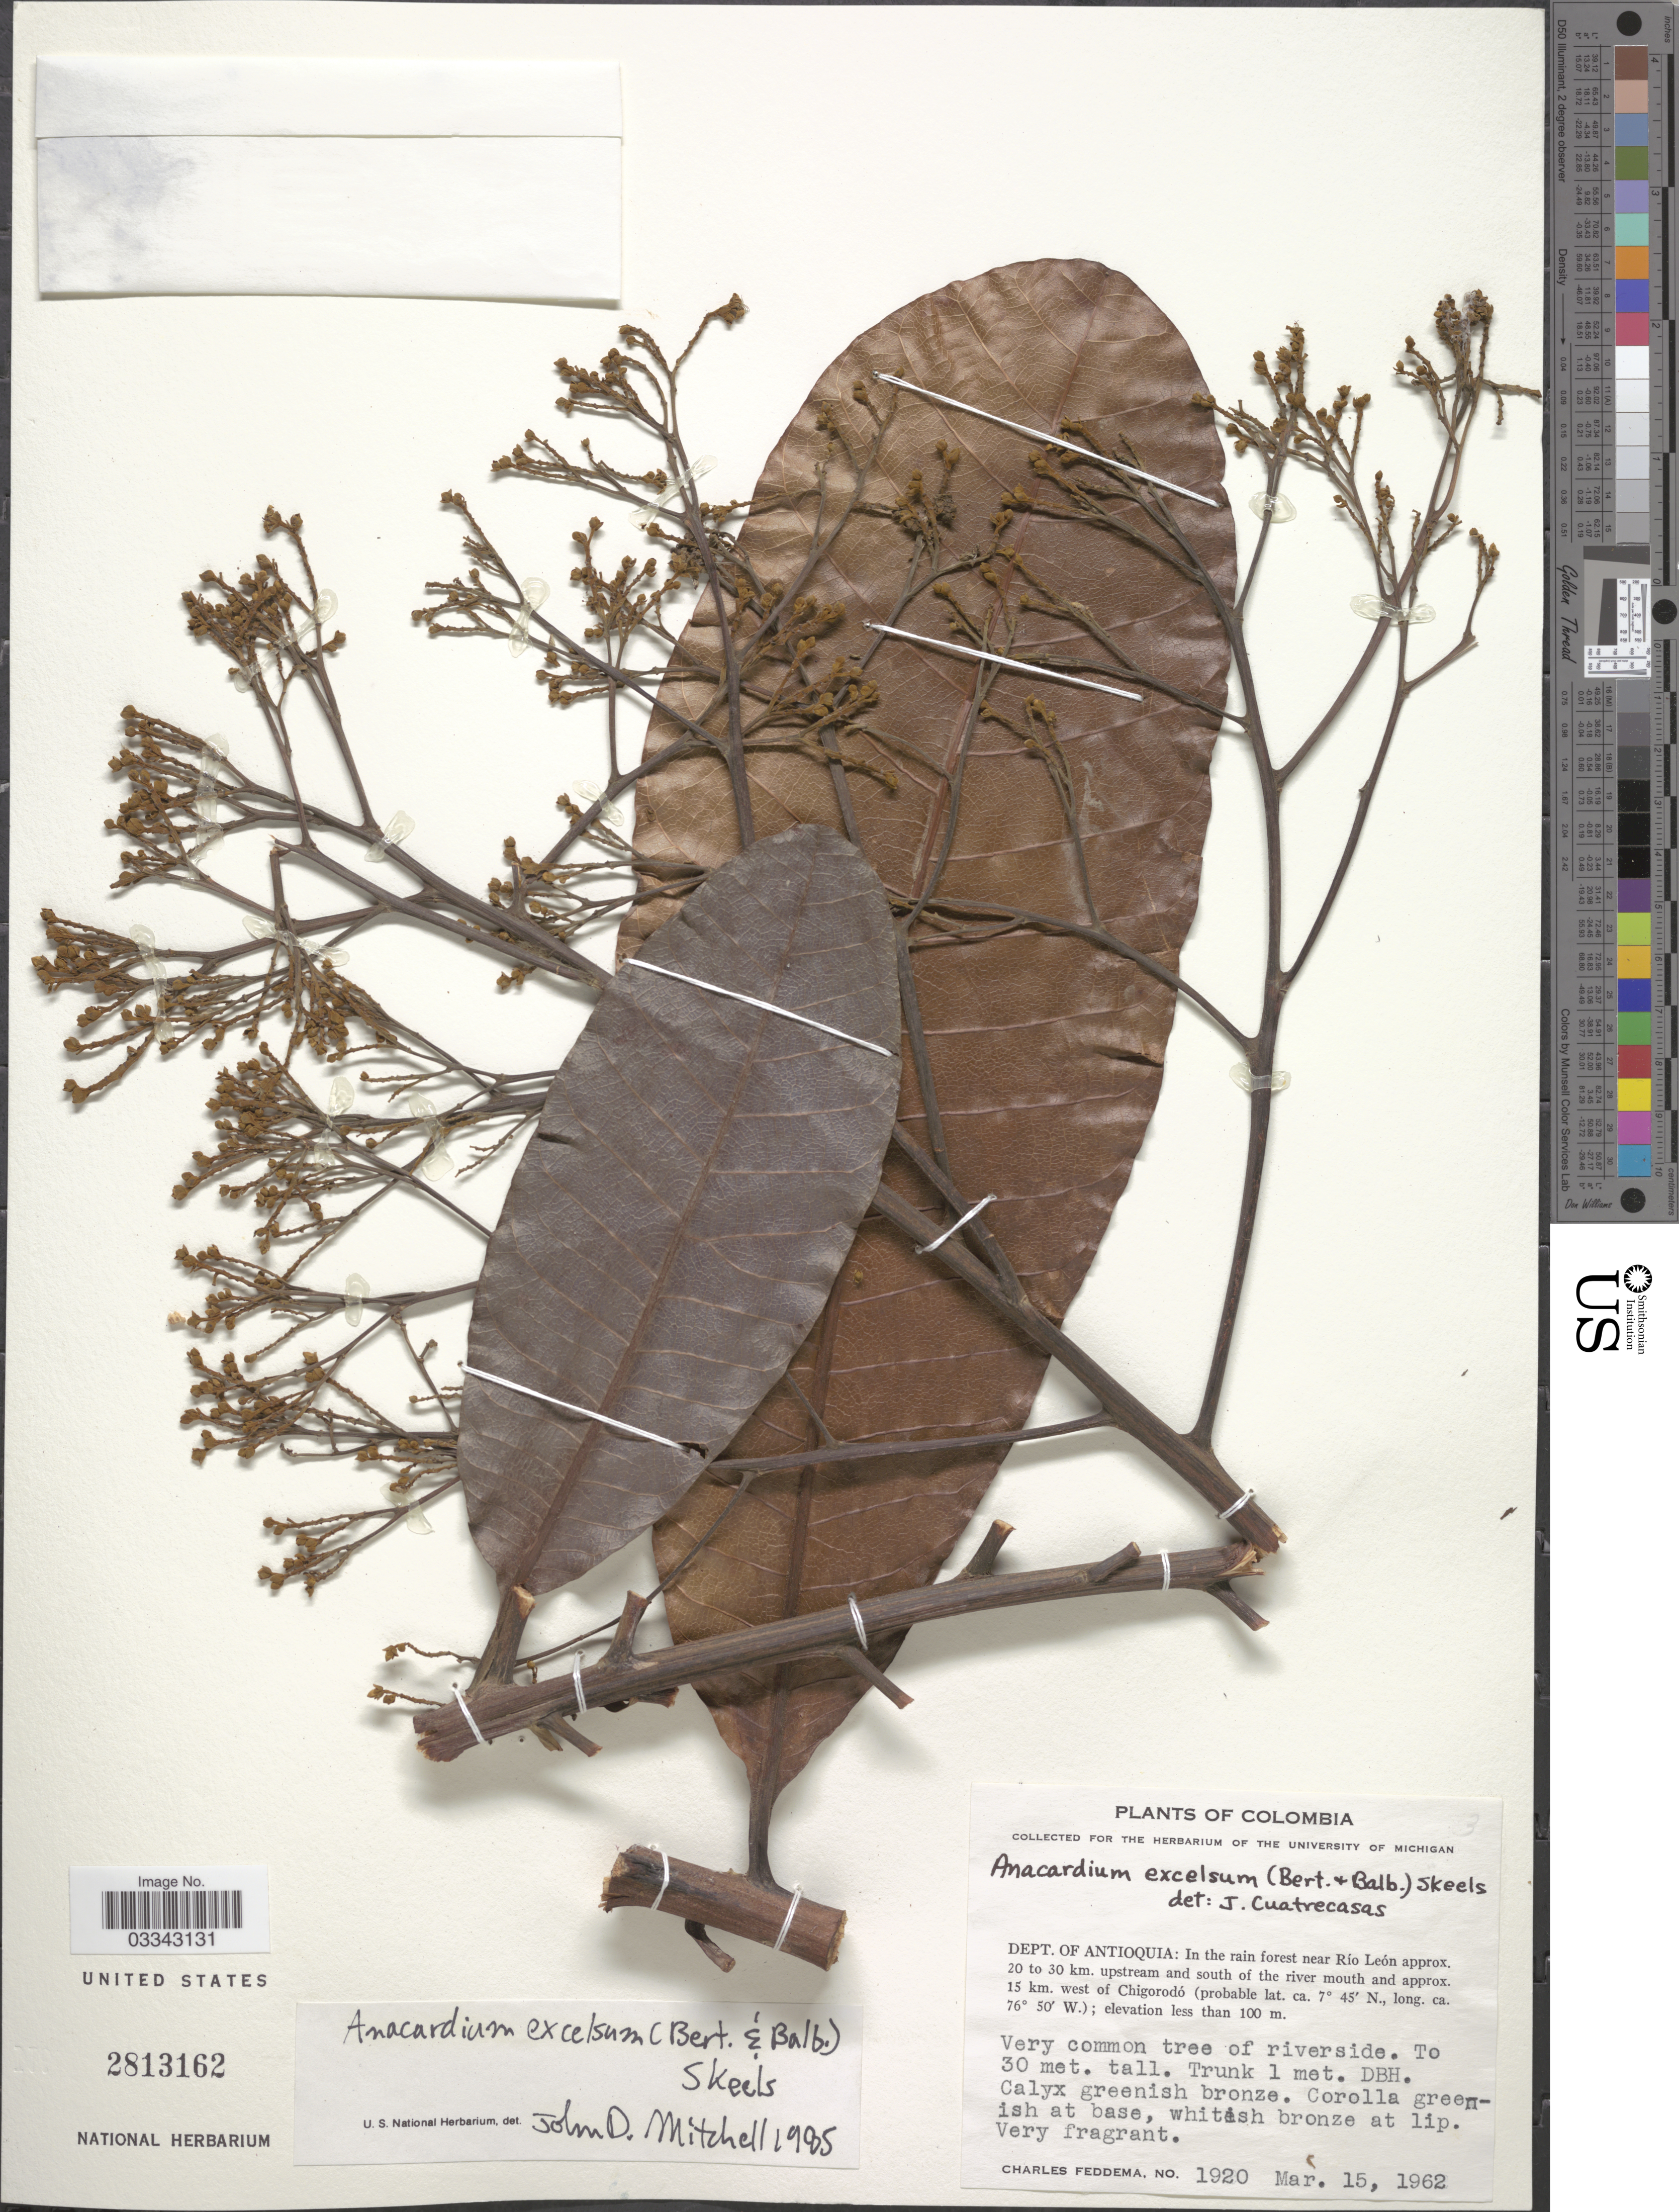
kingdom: Plantae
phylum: Tracheophyta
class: Magnoliopsida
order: Sapindales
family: Anacardiaceae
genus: Anacardium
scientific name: Anacardium excelsum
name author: (Kunth) Skeels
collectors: C. Feddema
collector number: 1920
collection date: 1962-03-15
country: Colombia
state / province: Antioquia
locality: Dept. of Antioquia: In the rain forest near Río León approx. 20 to 30 km. upstream and south of the river mouth and approx. 15 km. west of Chigorodó.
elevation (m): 100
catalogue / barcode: US 2813162